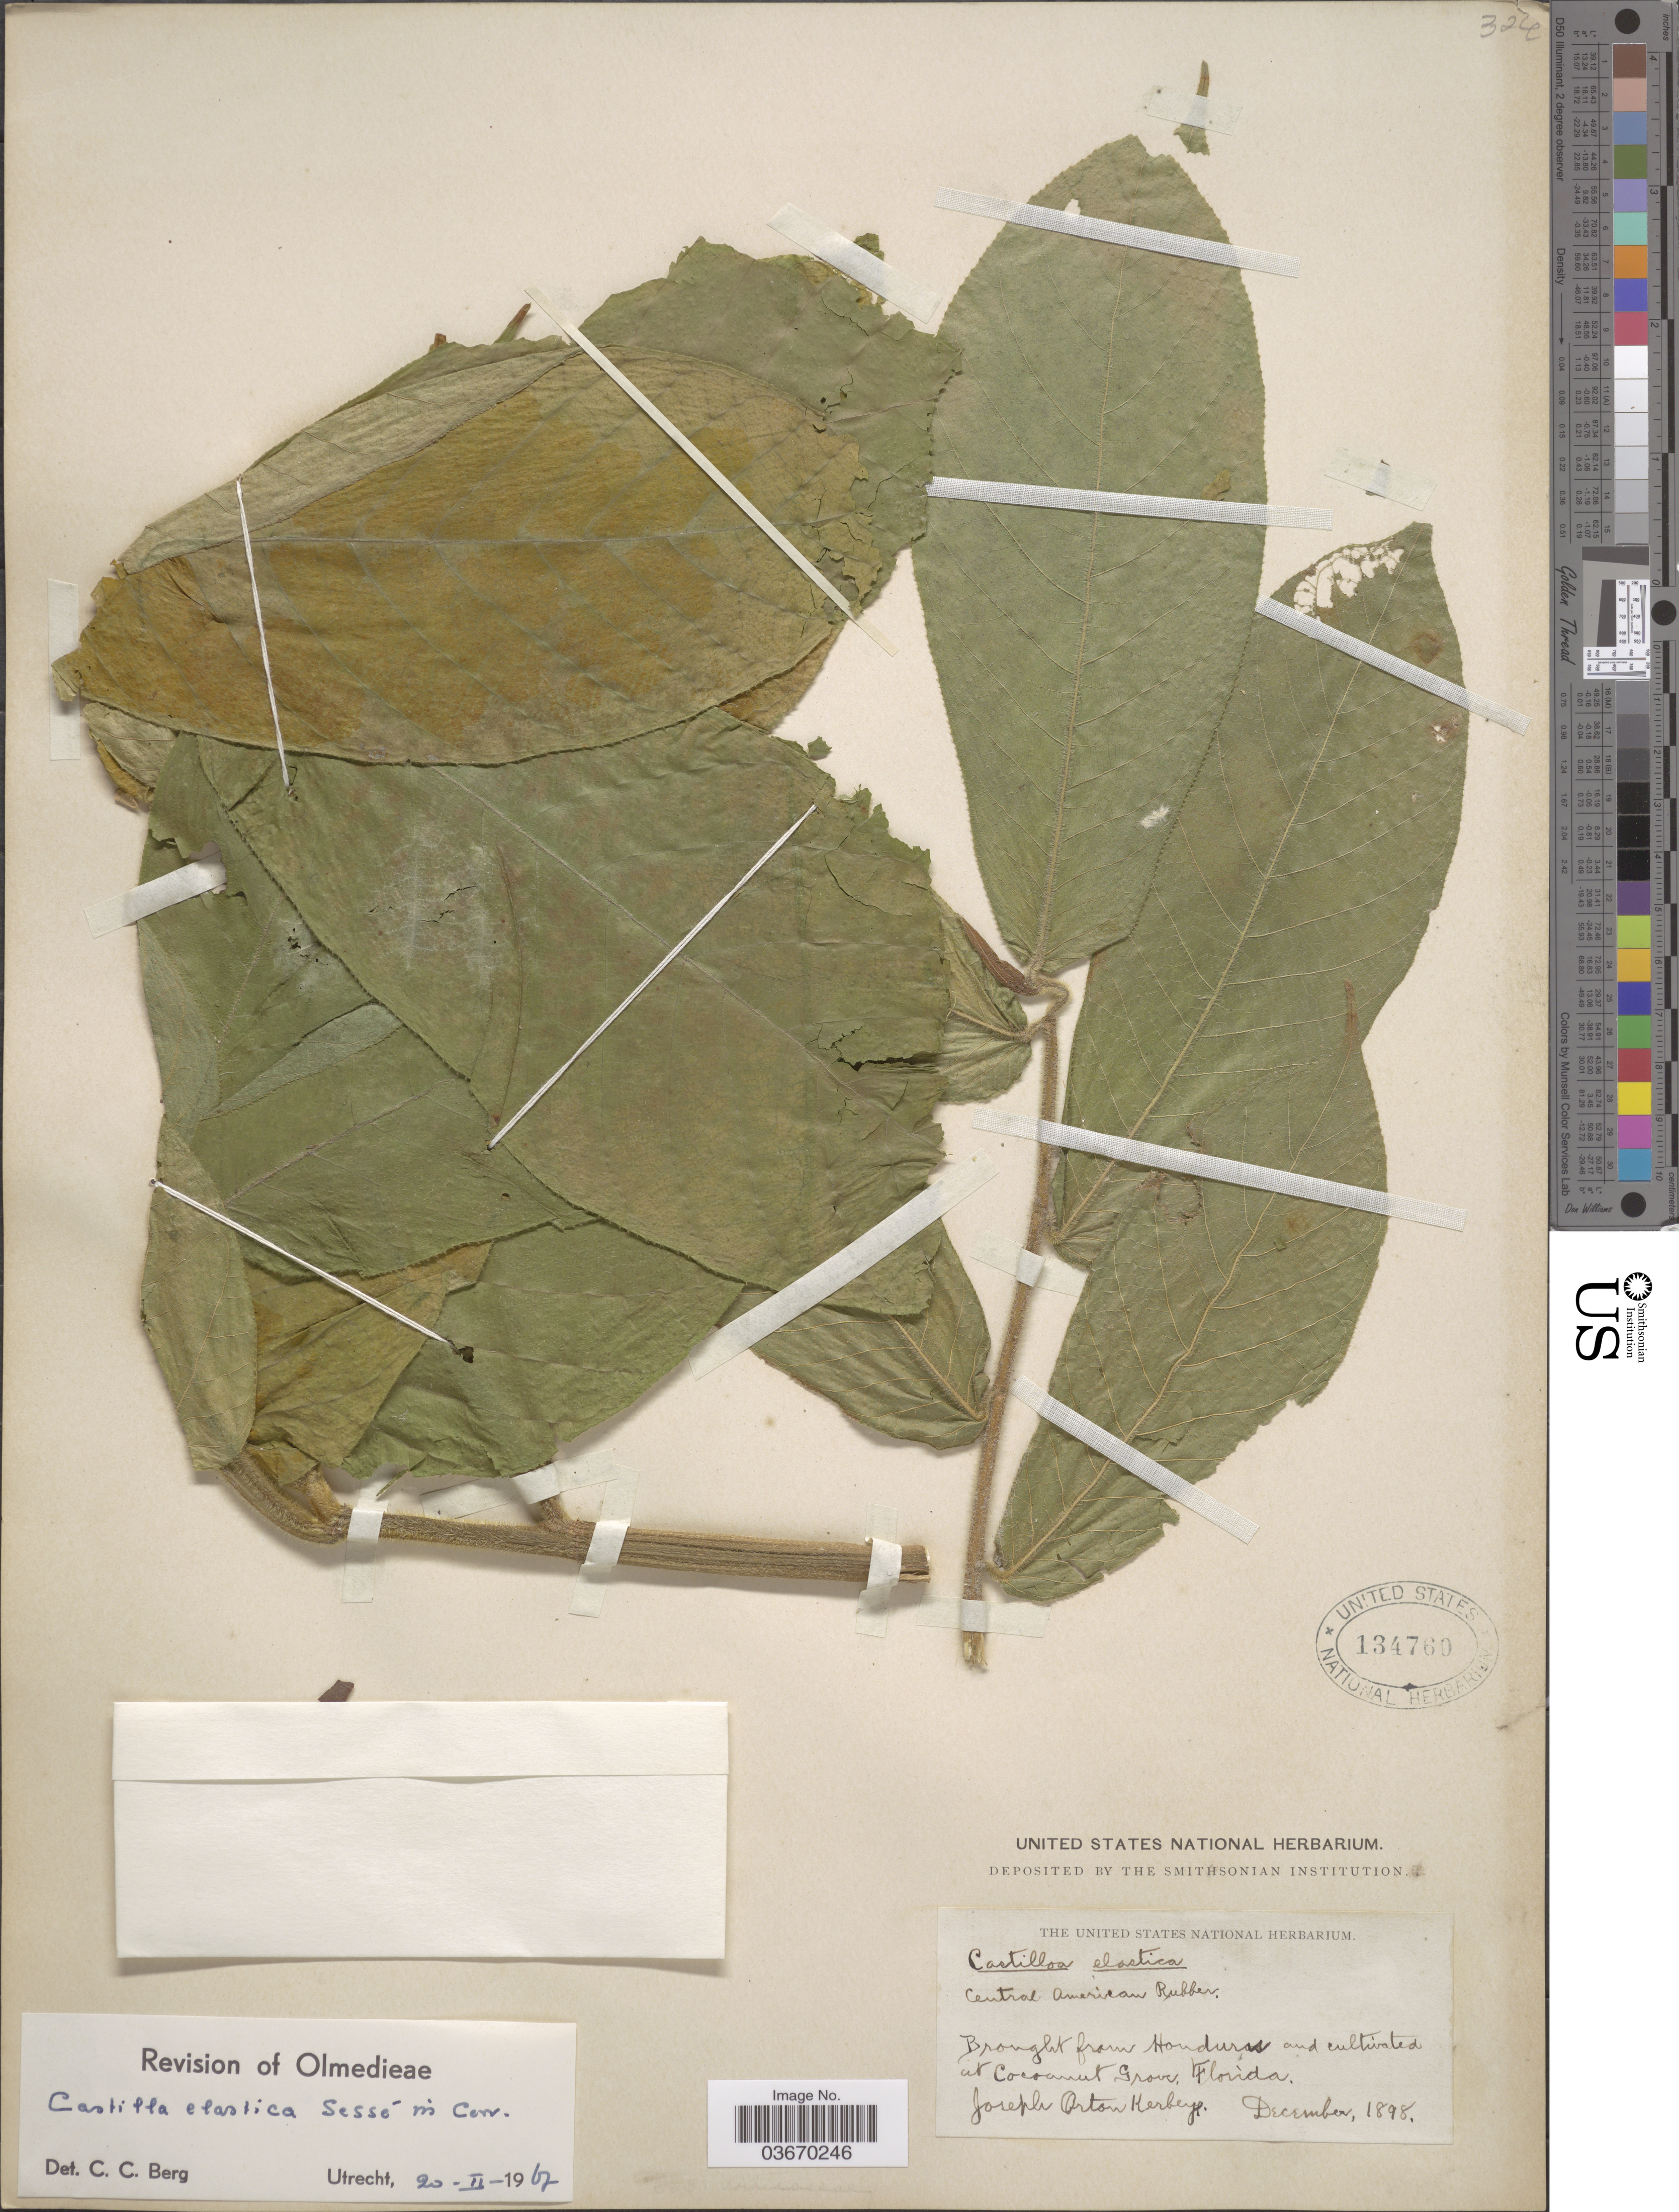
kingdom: Plantae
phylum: Tracheophyta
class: Magnoliopsida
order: Rosales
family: Moraceae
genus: Castilla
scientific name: Castilla elastica var. elastica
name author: Sessé ex Cerv.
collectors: J. Kerbey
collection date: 1898-12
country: United States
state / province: Florida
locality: Cocoanut Grove.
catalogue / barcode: US 134760